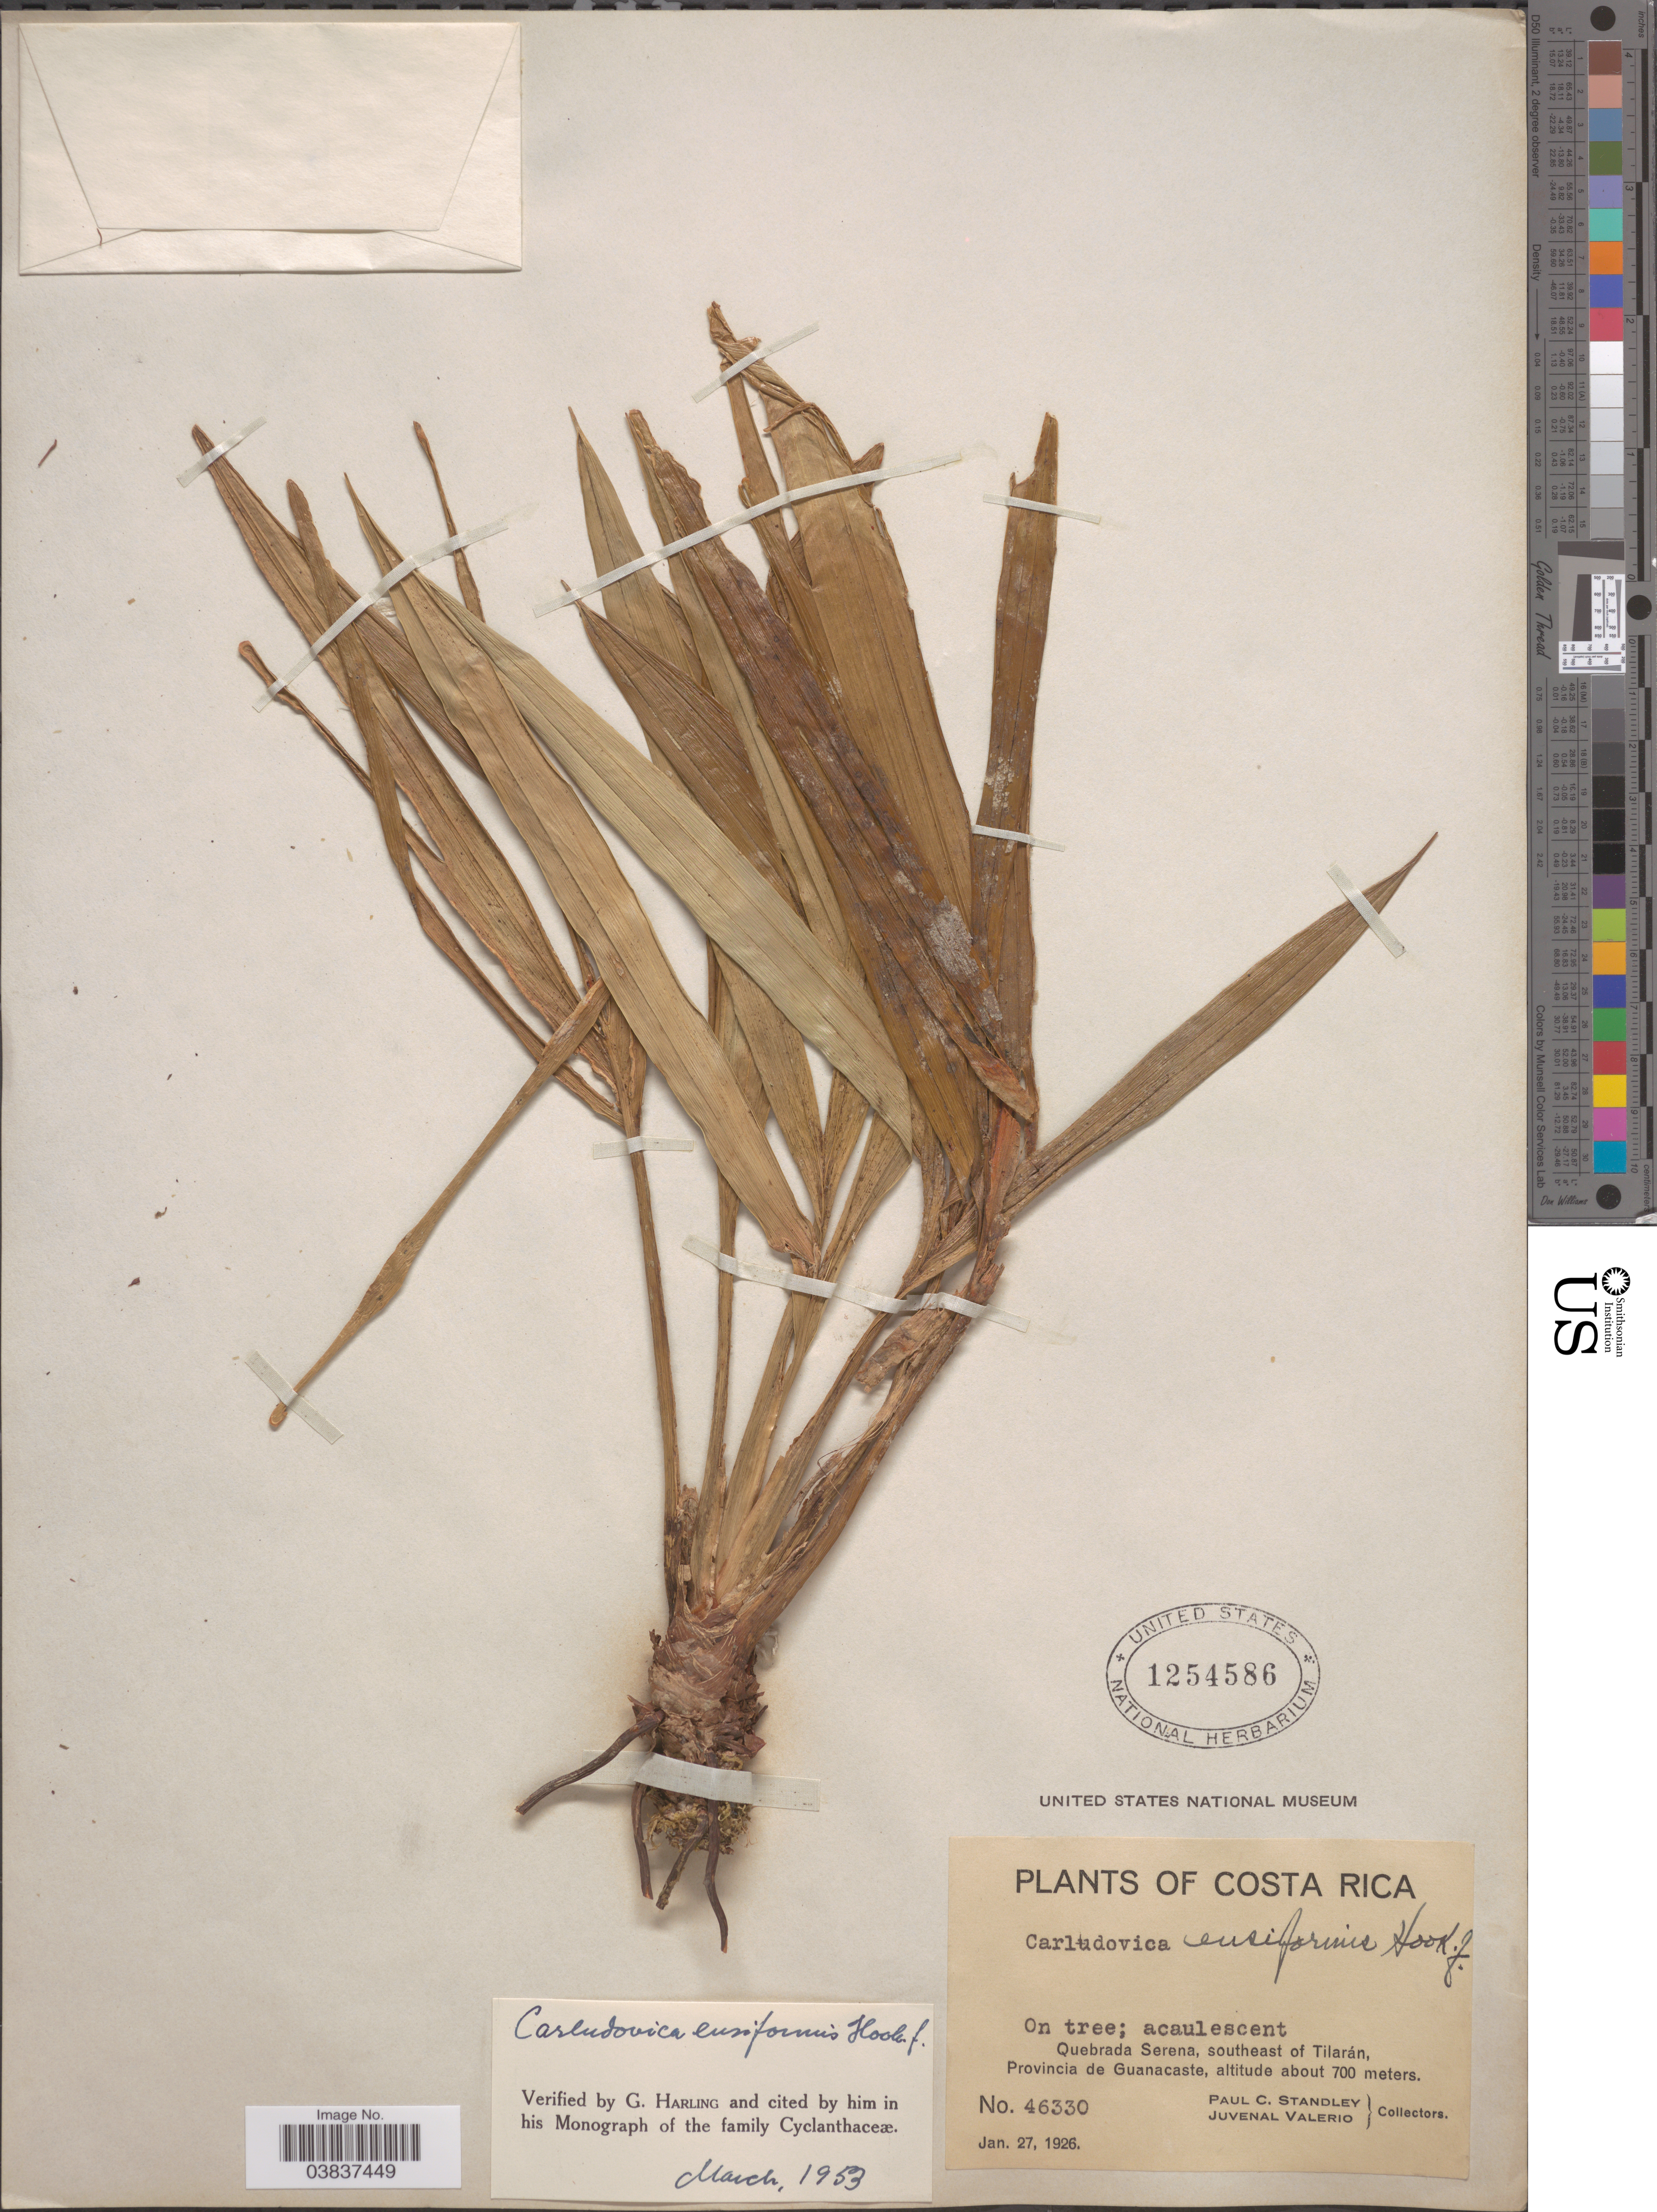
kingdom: Plantae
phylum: Tracheophyta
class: Liliopsida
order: Pandanales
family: Cyclanthaceae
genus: Sphaeradenia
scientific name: Sphaeradenia ensiformis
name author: (Hook. f.) Harling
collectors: P. C. Standley & R. Torres R.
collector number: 46330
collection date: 1926-01-27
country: Costa Rica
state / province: Guanacaste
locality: Quebrada Serena, southeast of Tilarán.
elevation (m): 700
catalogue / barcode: US 1254586